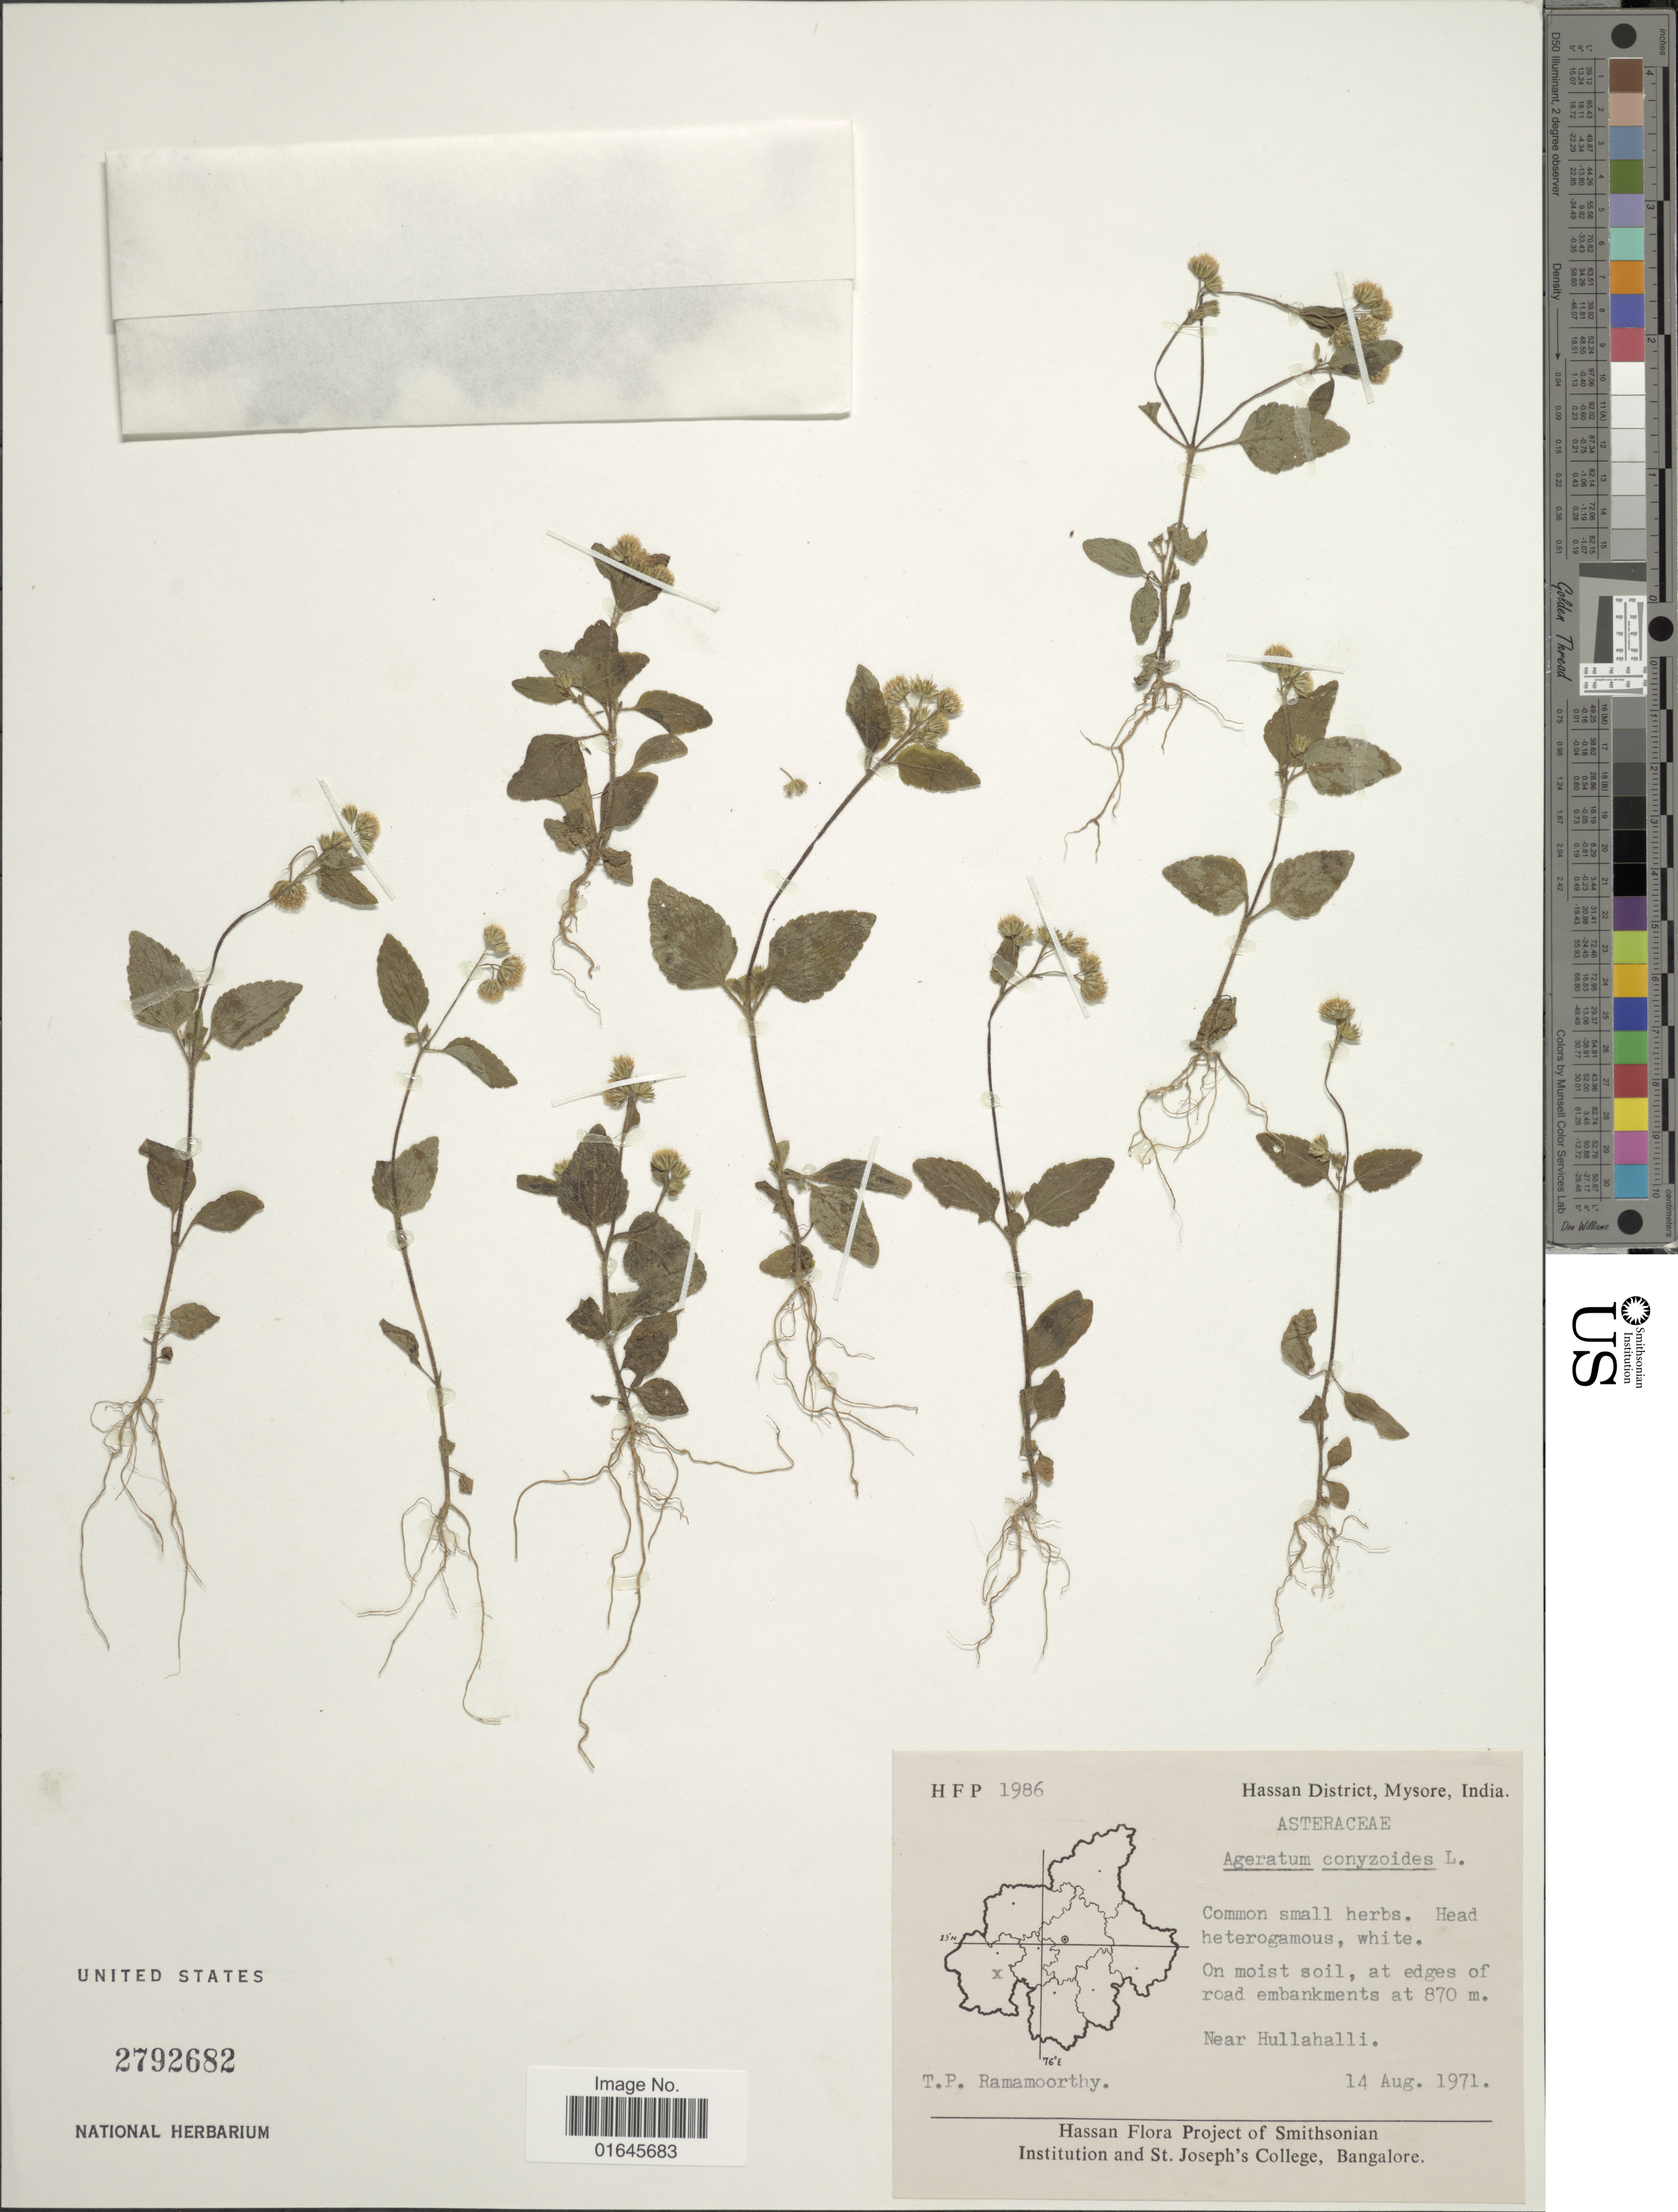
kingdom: Plantae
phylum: Tracheophyta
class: Magnoliopsida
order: Asterales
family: Asteraceae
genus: Ageratum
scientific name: Ageratum conyzoides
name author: L.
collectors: T. P. Ramamoorthy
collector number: HFP 1986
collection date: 1971-08-14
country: India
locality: Hassan District, Mysore, Near Hullahalli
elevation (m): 870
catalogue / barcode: US 2792682